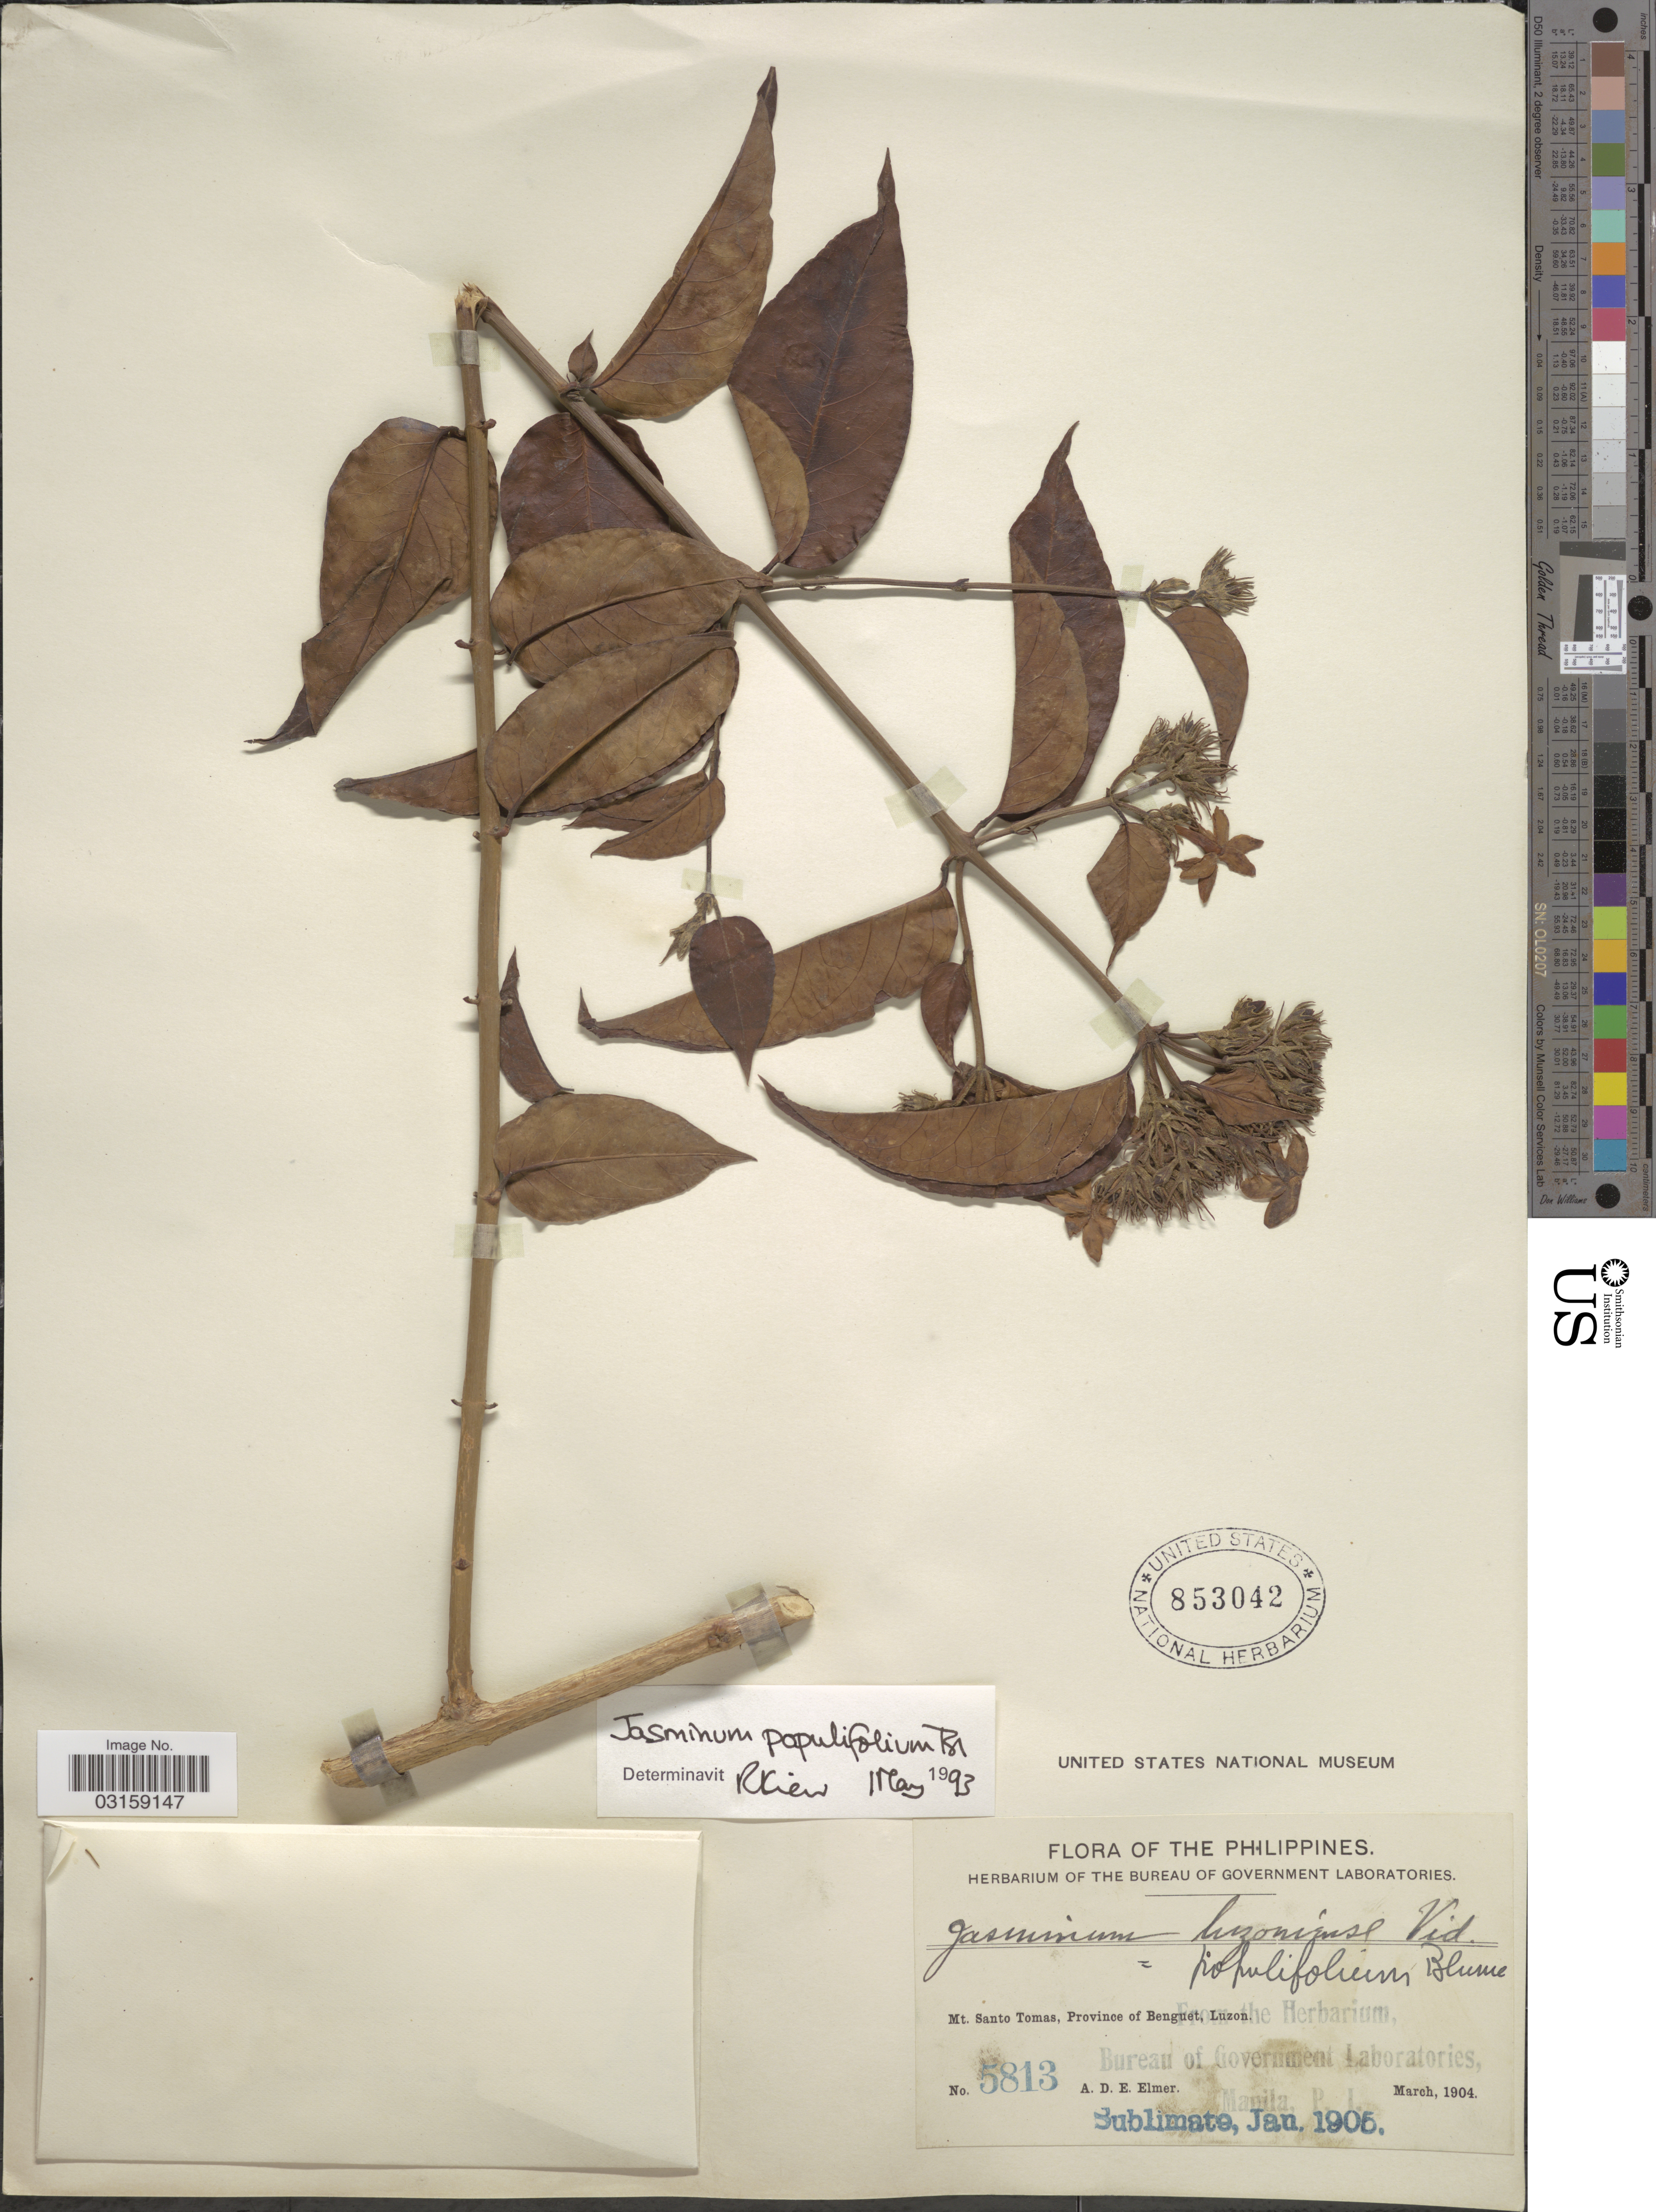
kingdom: Plantae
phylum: Tracheophyta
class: Magnoliopsida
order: Lamiales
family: Oleaceae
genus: Jasminum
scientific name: Jasminum populifolium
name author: Blume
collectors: A. D. E. Elmer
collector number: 5813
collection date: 1904-03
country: Philippines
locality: Mt. Santo Tomas, Province of Benguet, Luzon.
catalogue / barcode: US 853042